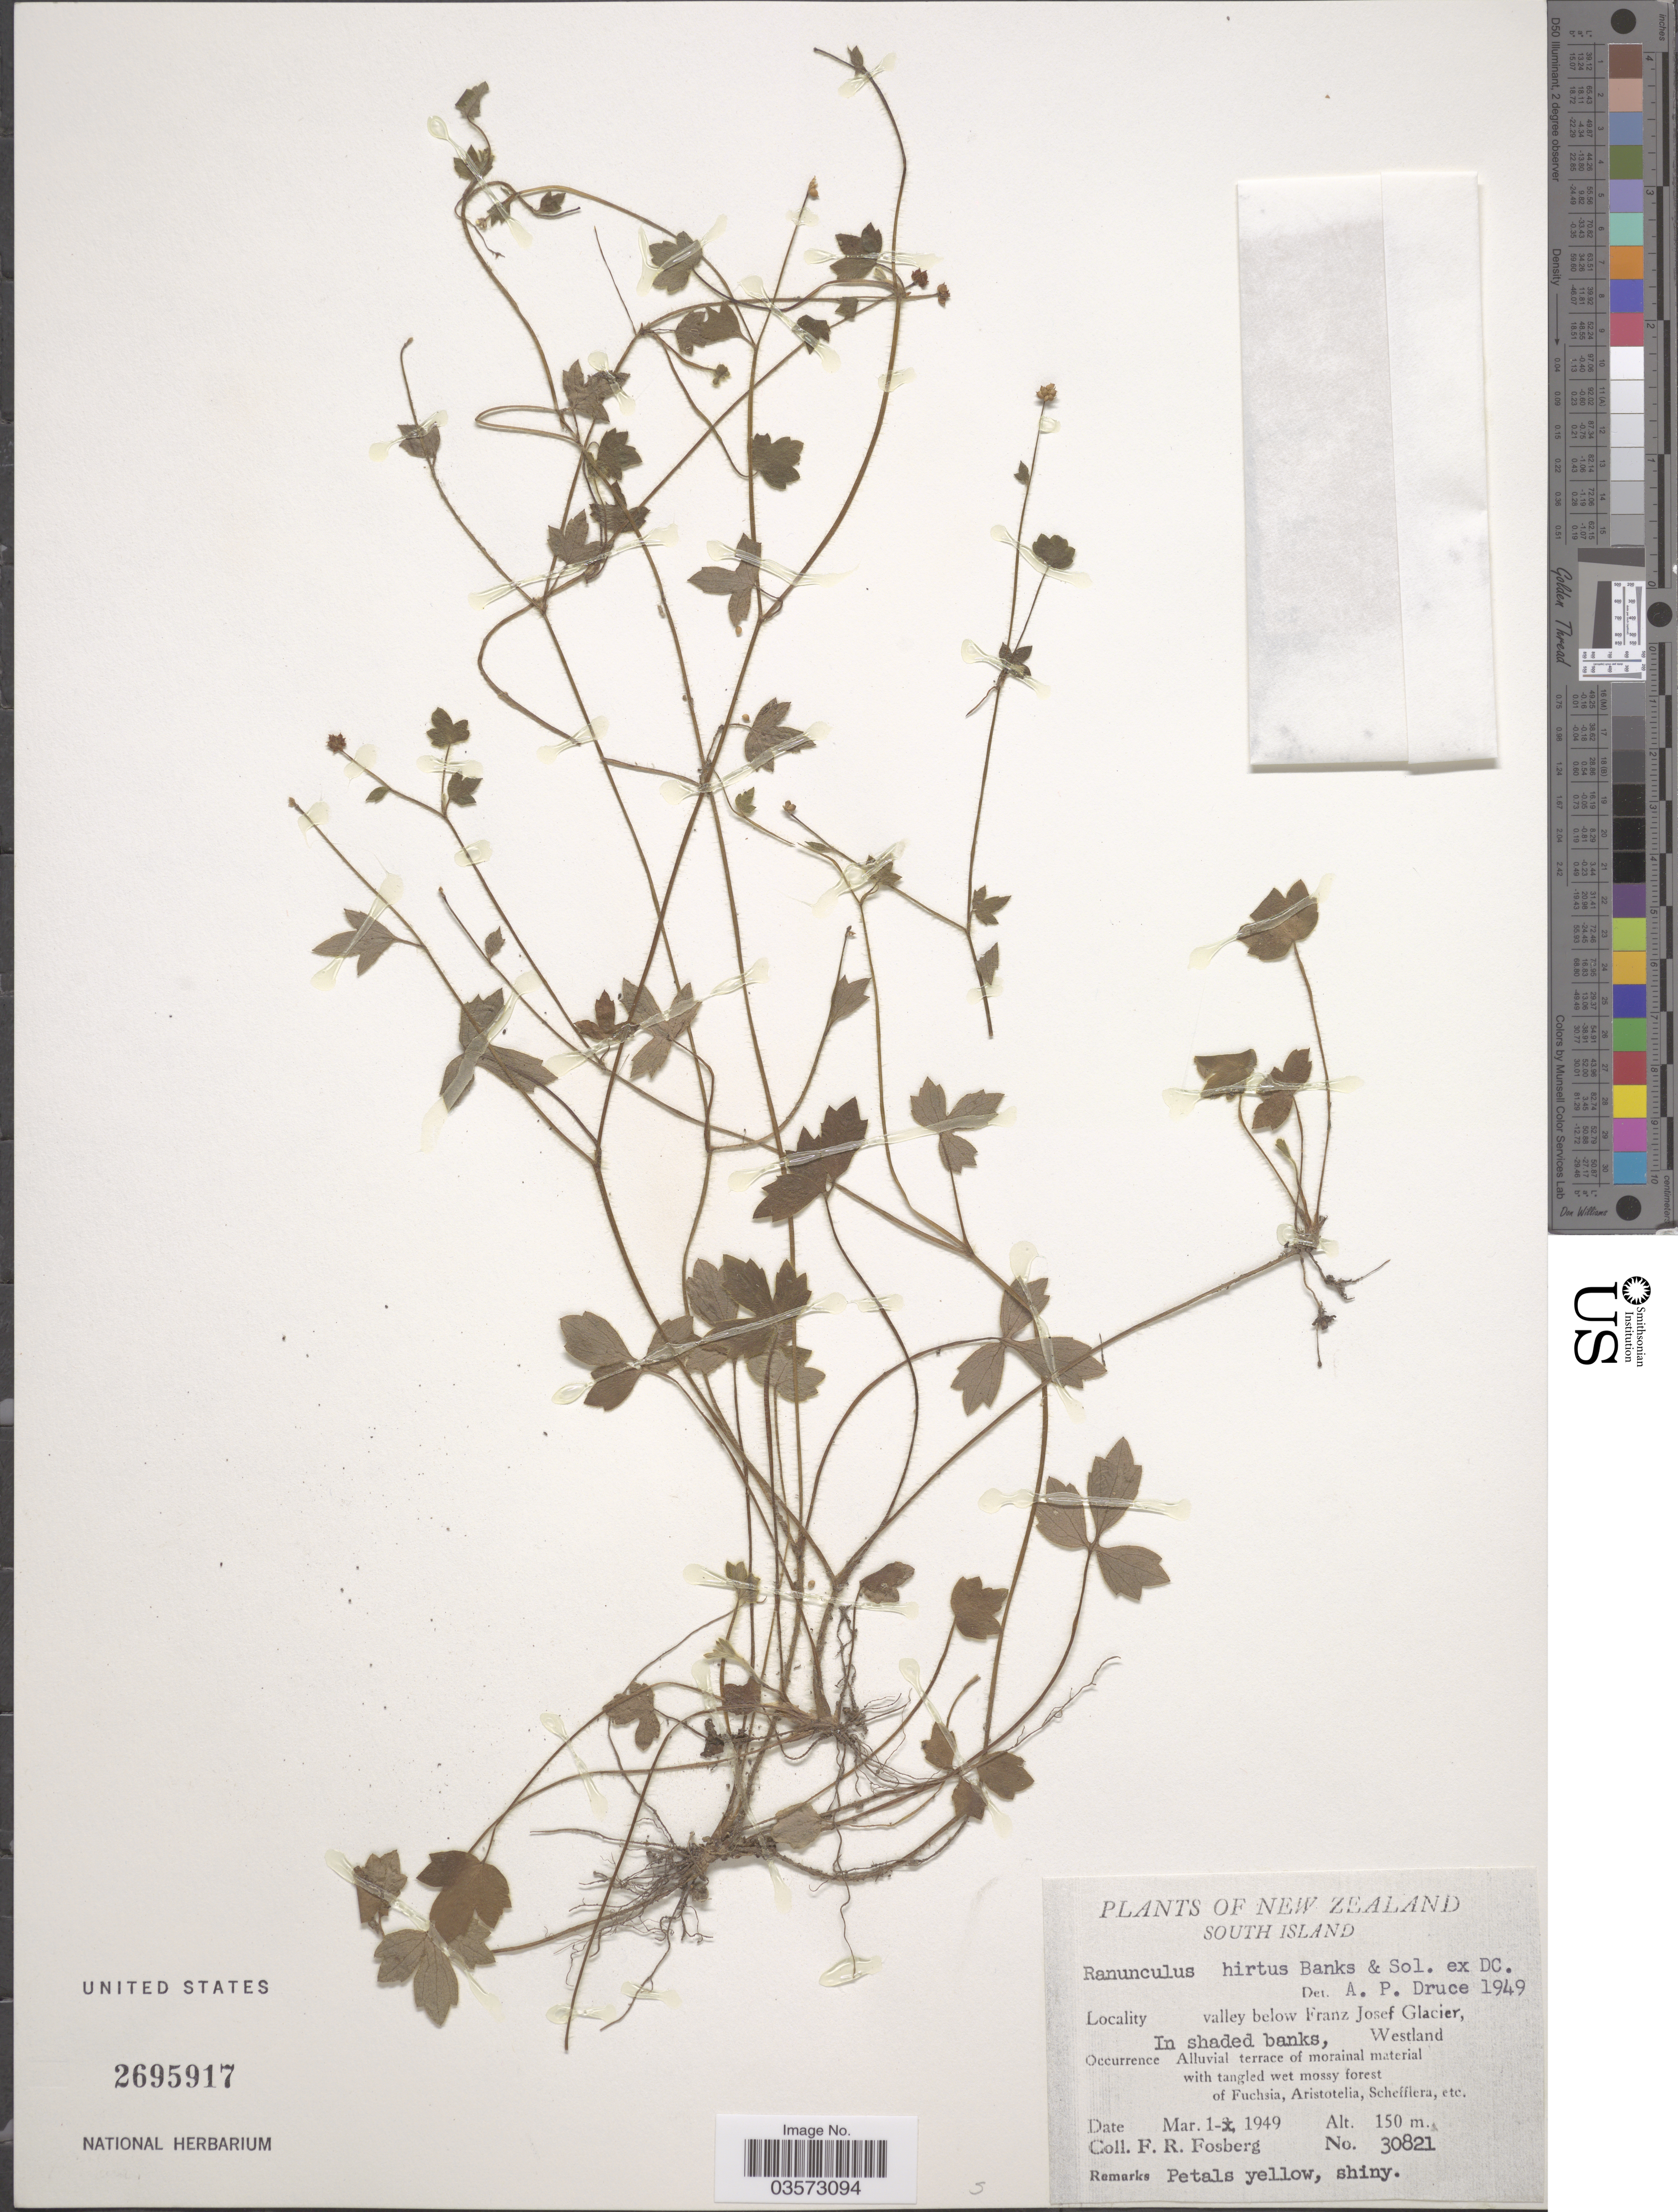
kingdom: Plantae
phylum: Tracheophyta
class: Magnoliopsida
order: Ranunculales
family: Ranunculaceae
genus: Ranunculus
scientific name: Ranunculus hirtus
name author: Banks & Sol. ex DC.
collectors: F. R. Fosberg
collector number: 30821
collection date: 1949-03-01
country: New Zealand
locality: South Island. Valley below Franz Josef Glacier, Westland.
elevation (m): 150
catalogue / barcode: US 2695917